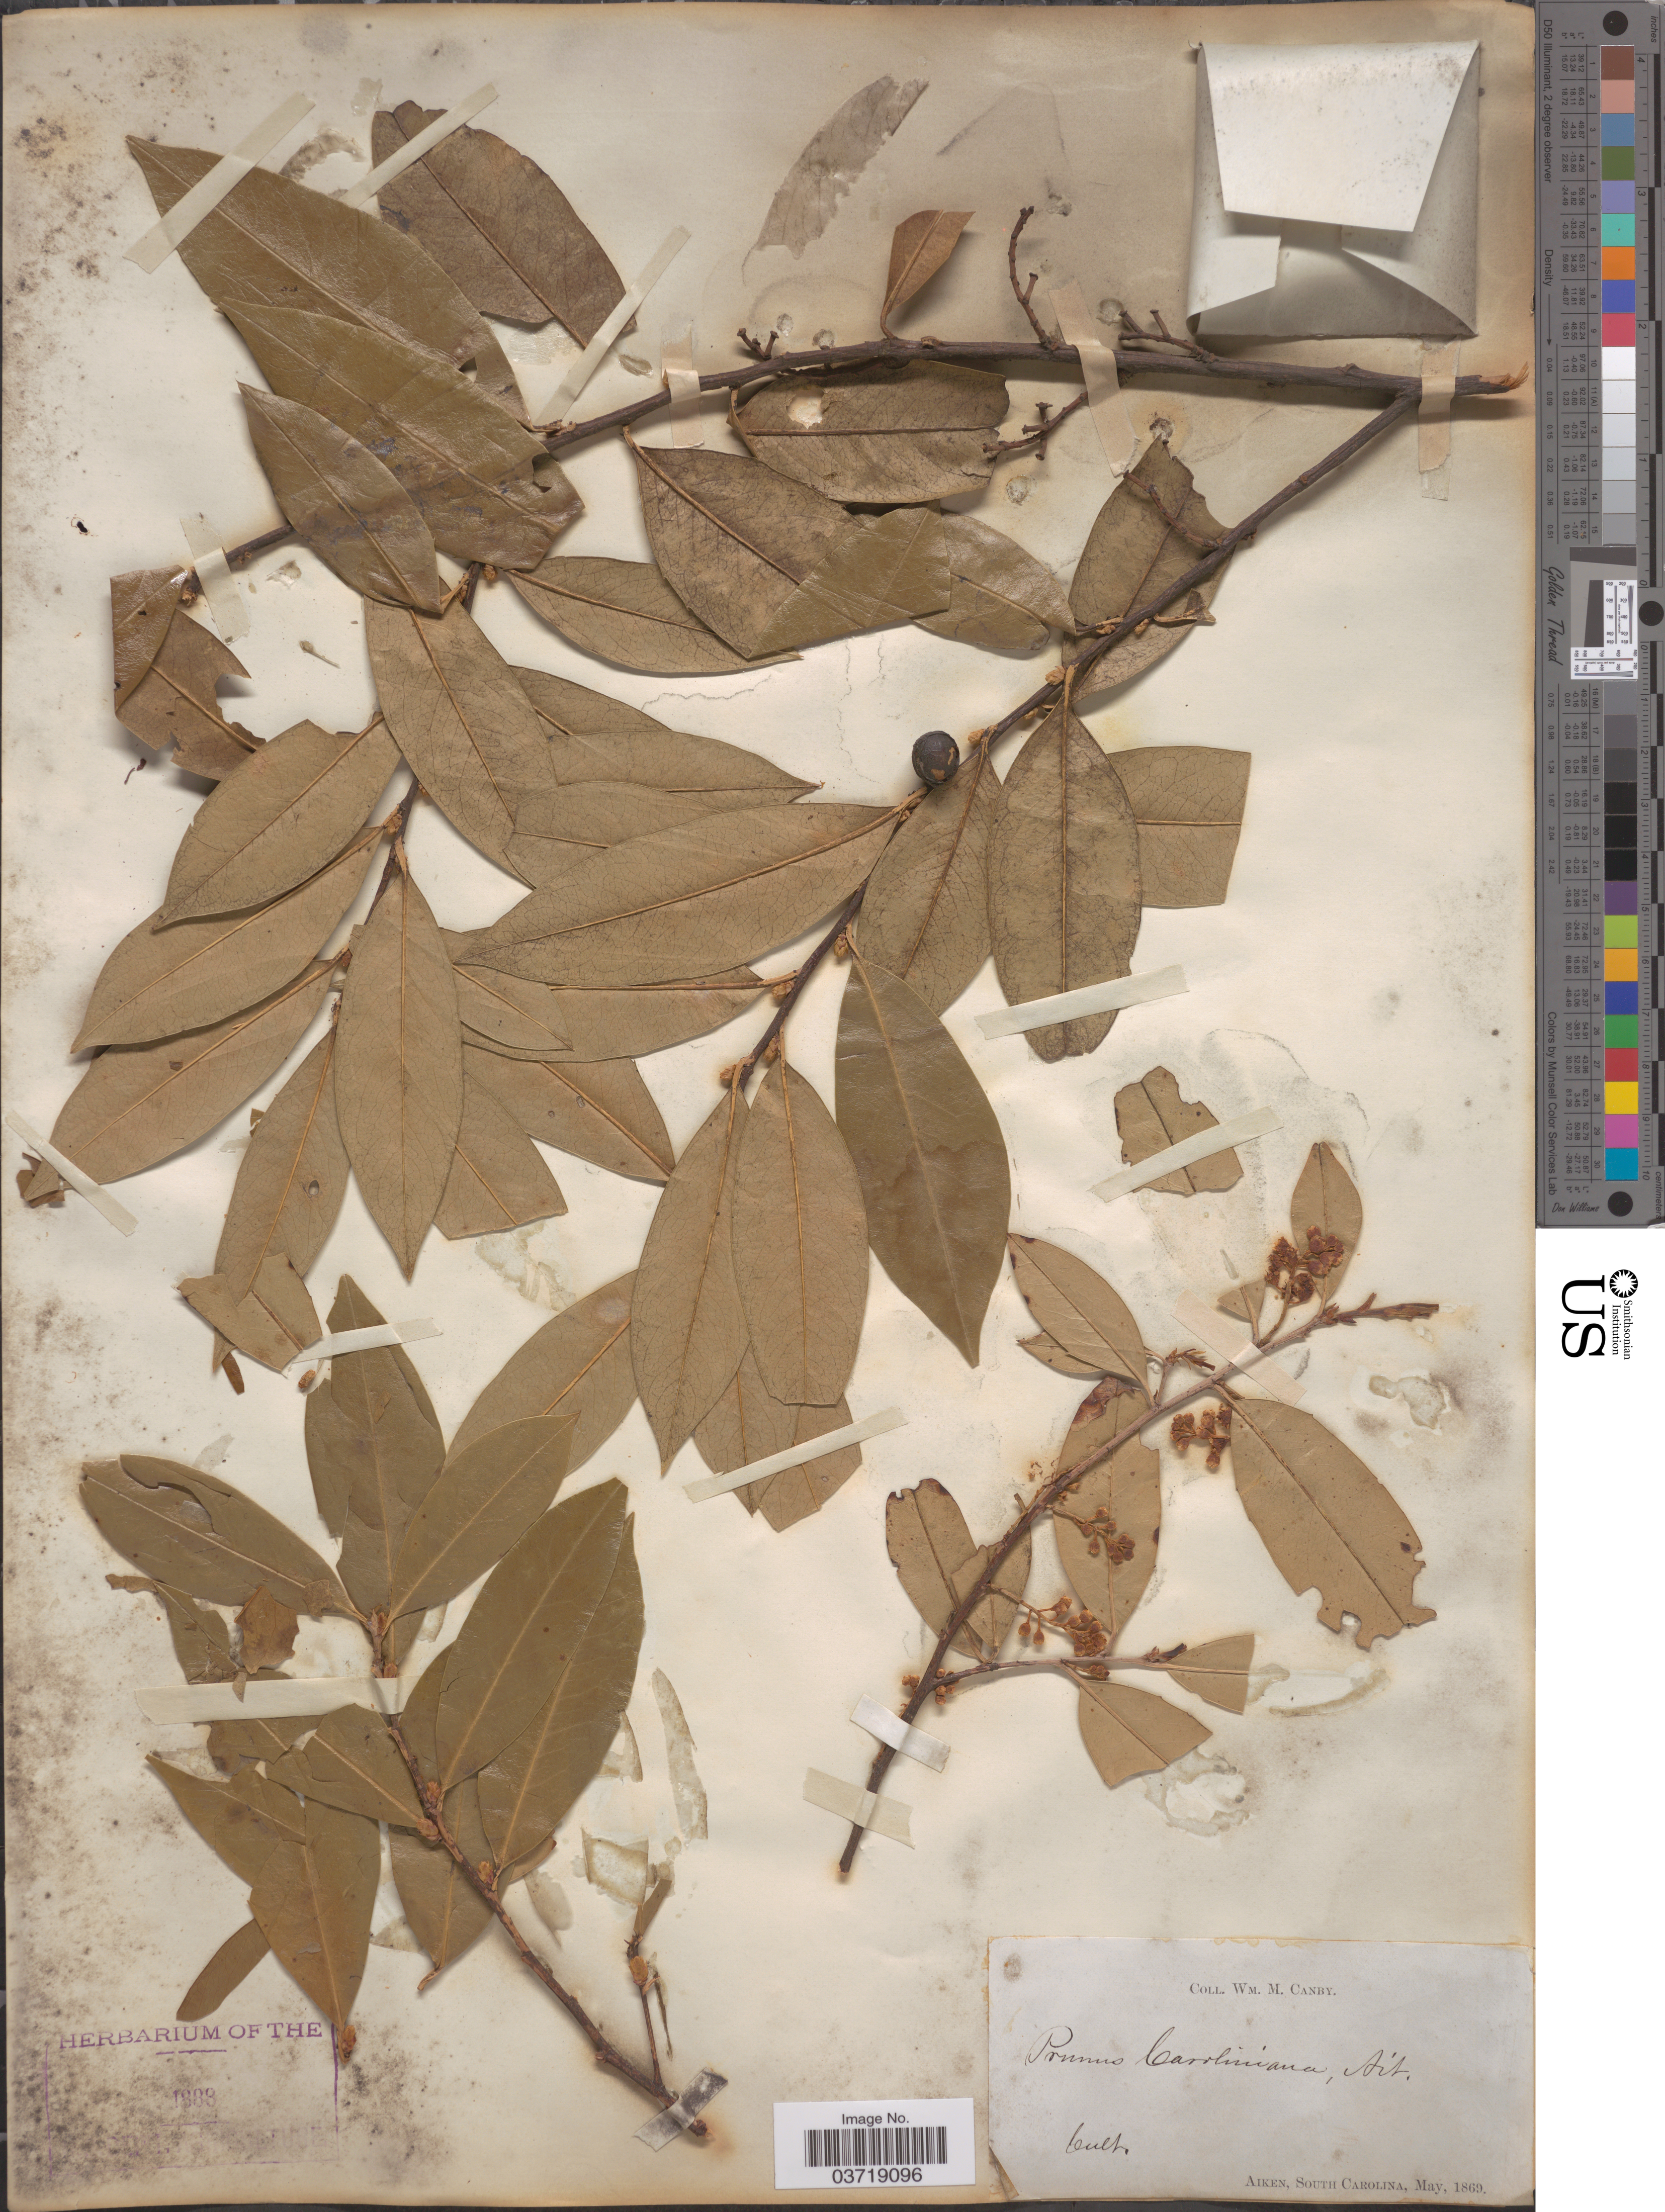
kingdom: Plantae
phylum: Tracheophyta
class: Magnoliopsida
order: Rosales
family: Rosaceae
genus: Prunus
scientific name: Prunus caroliniana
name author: (Mill.) Aiton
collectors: ex herb. W.M. Canby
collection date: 1869-05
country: United States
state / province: South Carolina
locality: Aiken.